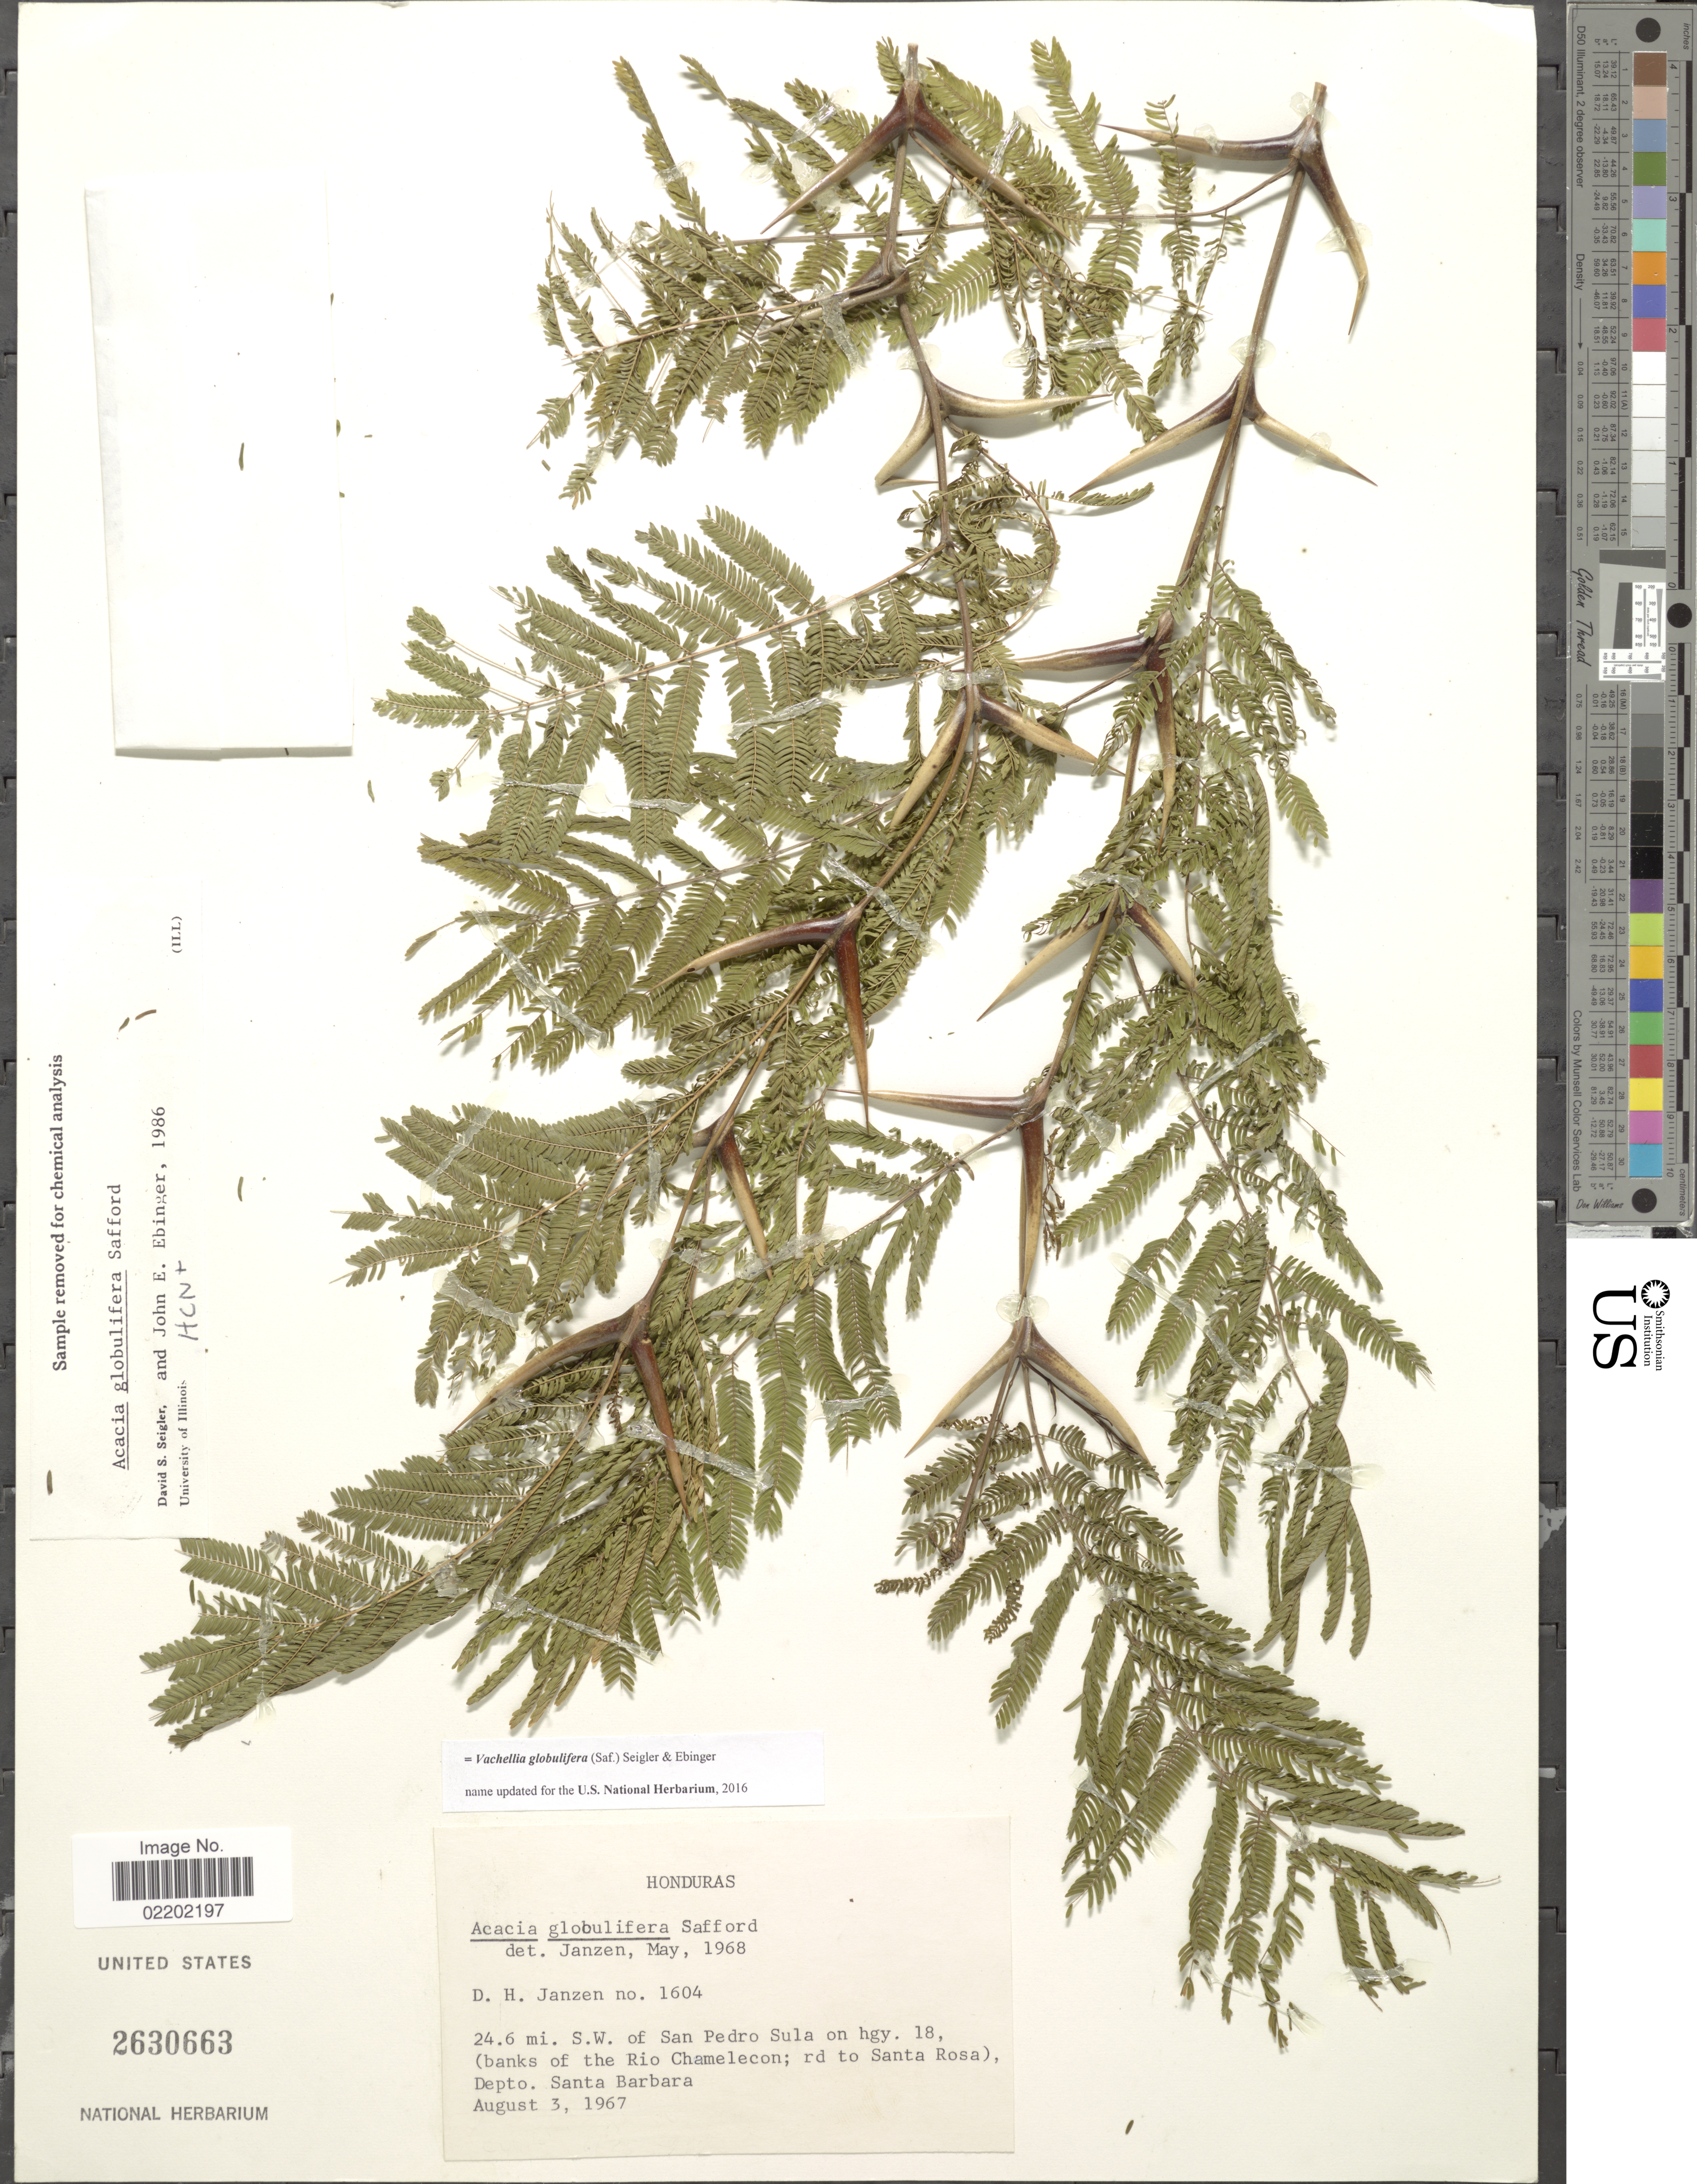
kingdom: Plantae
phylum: Tracheophyta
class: Magnoliopsida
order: Fabales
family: Fabaceae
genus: Vachellia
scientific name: Vachellia globulifera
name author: (Saff.) Seigler & Ebinger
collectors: D. Janzen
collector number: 1604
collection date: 1967-08-03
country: Honduras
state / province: Santa Bárbara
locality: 24.6 mi S.W. of San Pedro Sula on hgy 18, (banks of the Rio Chamelecon; rd to Santa Rosa), Depto Santa Rosa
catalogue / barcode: US 2630663